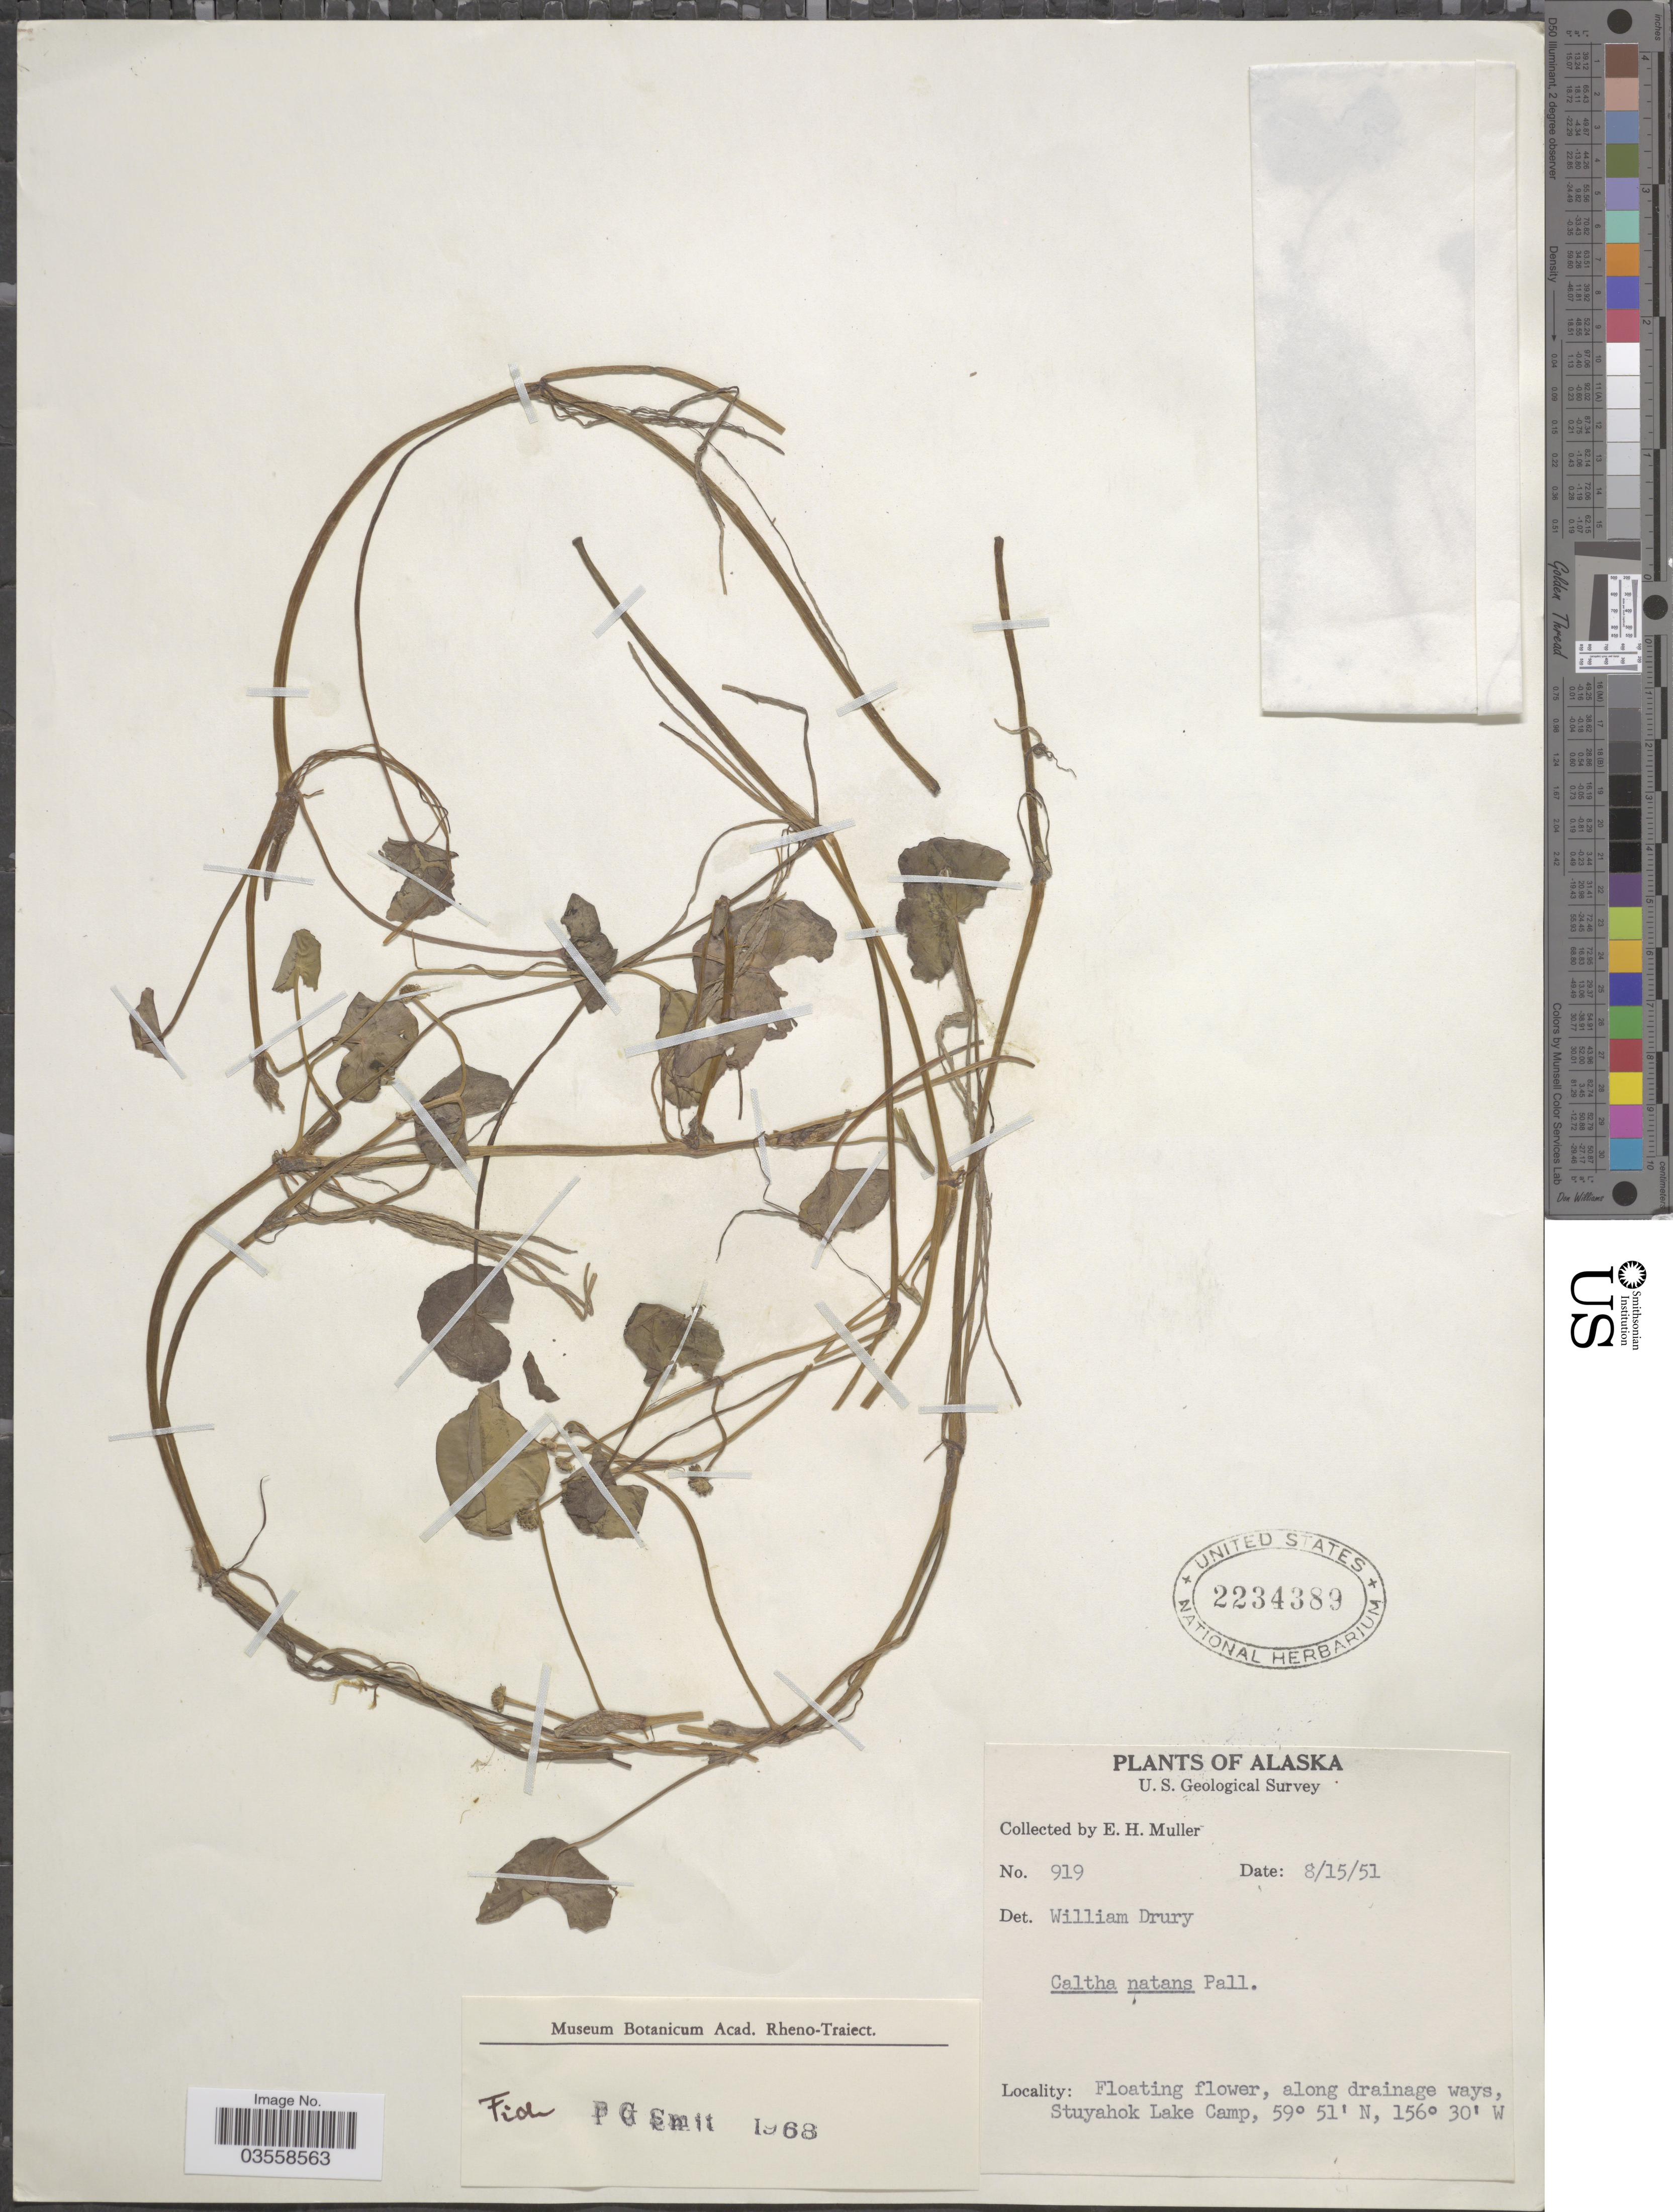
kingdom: Plantae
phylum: Tracheophyta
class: Magnoliopsida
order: Ranunculales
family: Ranunculaceae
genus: Caltha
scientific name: Caltha natans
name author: Pall.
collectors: E. H. Muller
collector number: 919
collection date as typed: Transcribed d/m/y: 15/8/51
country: United States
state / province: Alaska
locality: Along drainage ways, Stuyahok Lake Camp.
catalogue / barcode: US 2234389